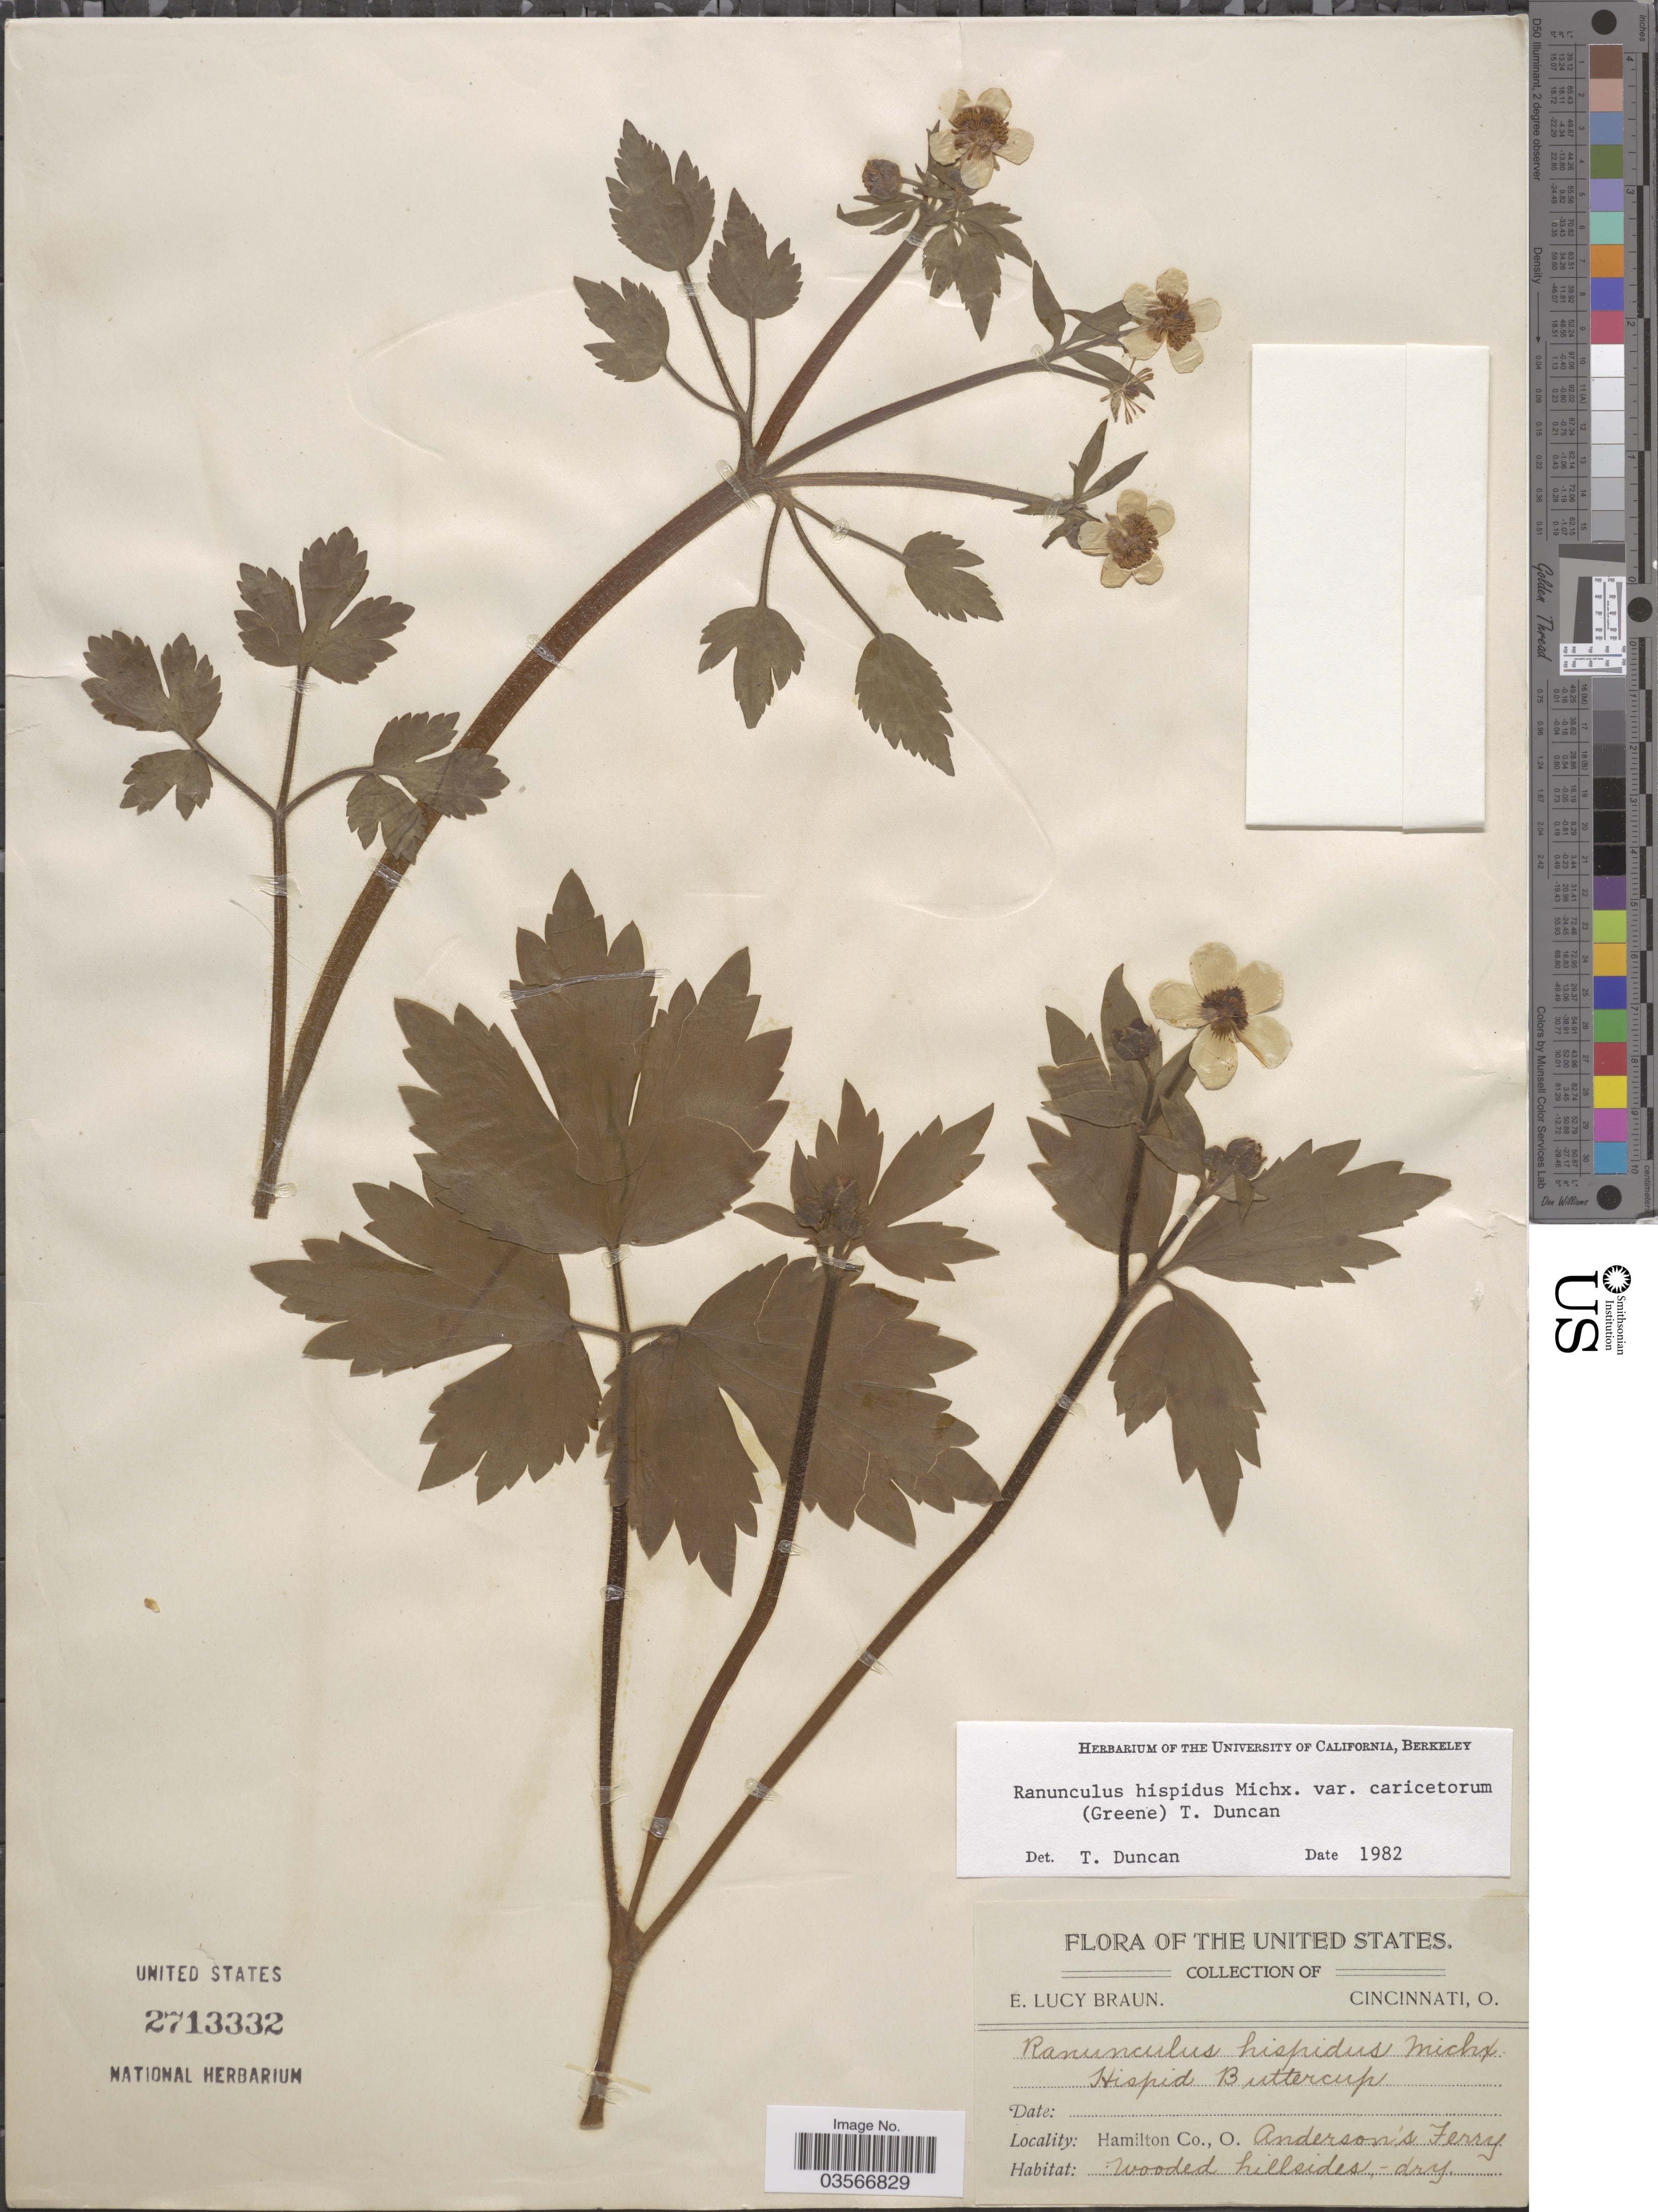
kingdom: Plantae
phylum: Tracheophyta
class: Magnoliopsida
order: Ranunculales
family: Ranunculaceae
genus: Ranunculus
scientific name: Ranunculus hispidus var. caricetorum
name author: Michx.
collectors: E. L. Braun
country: United States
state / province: Ohio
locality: Hamilton Co., Anderson's Ferry.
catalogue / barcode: US 2713332